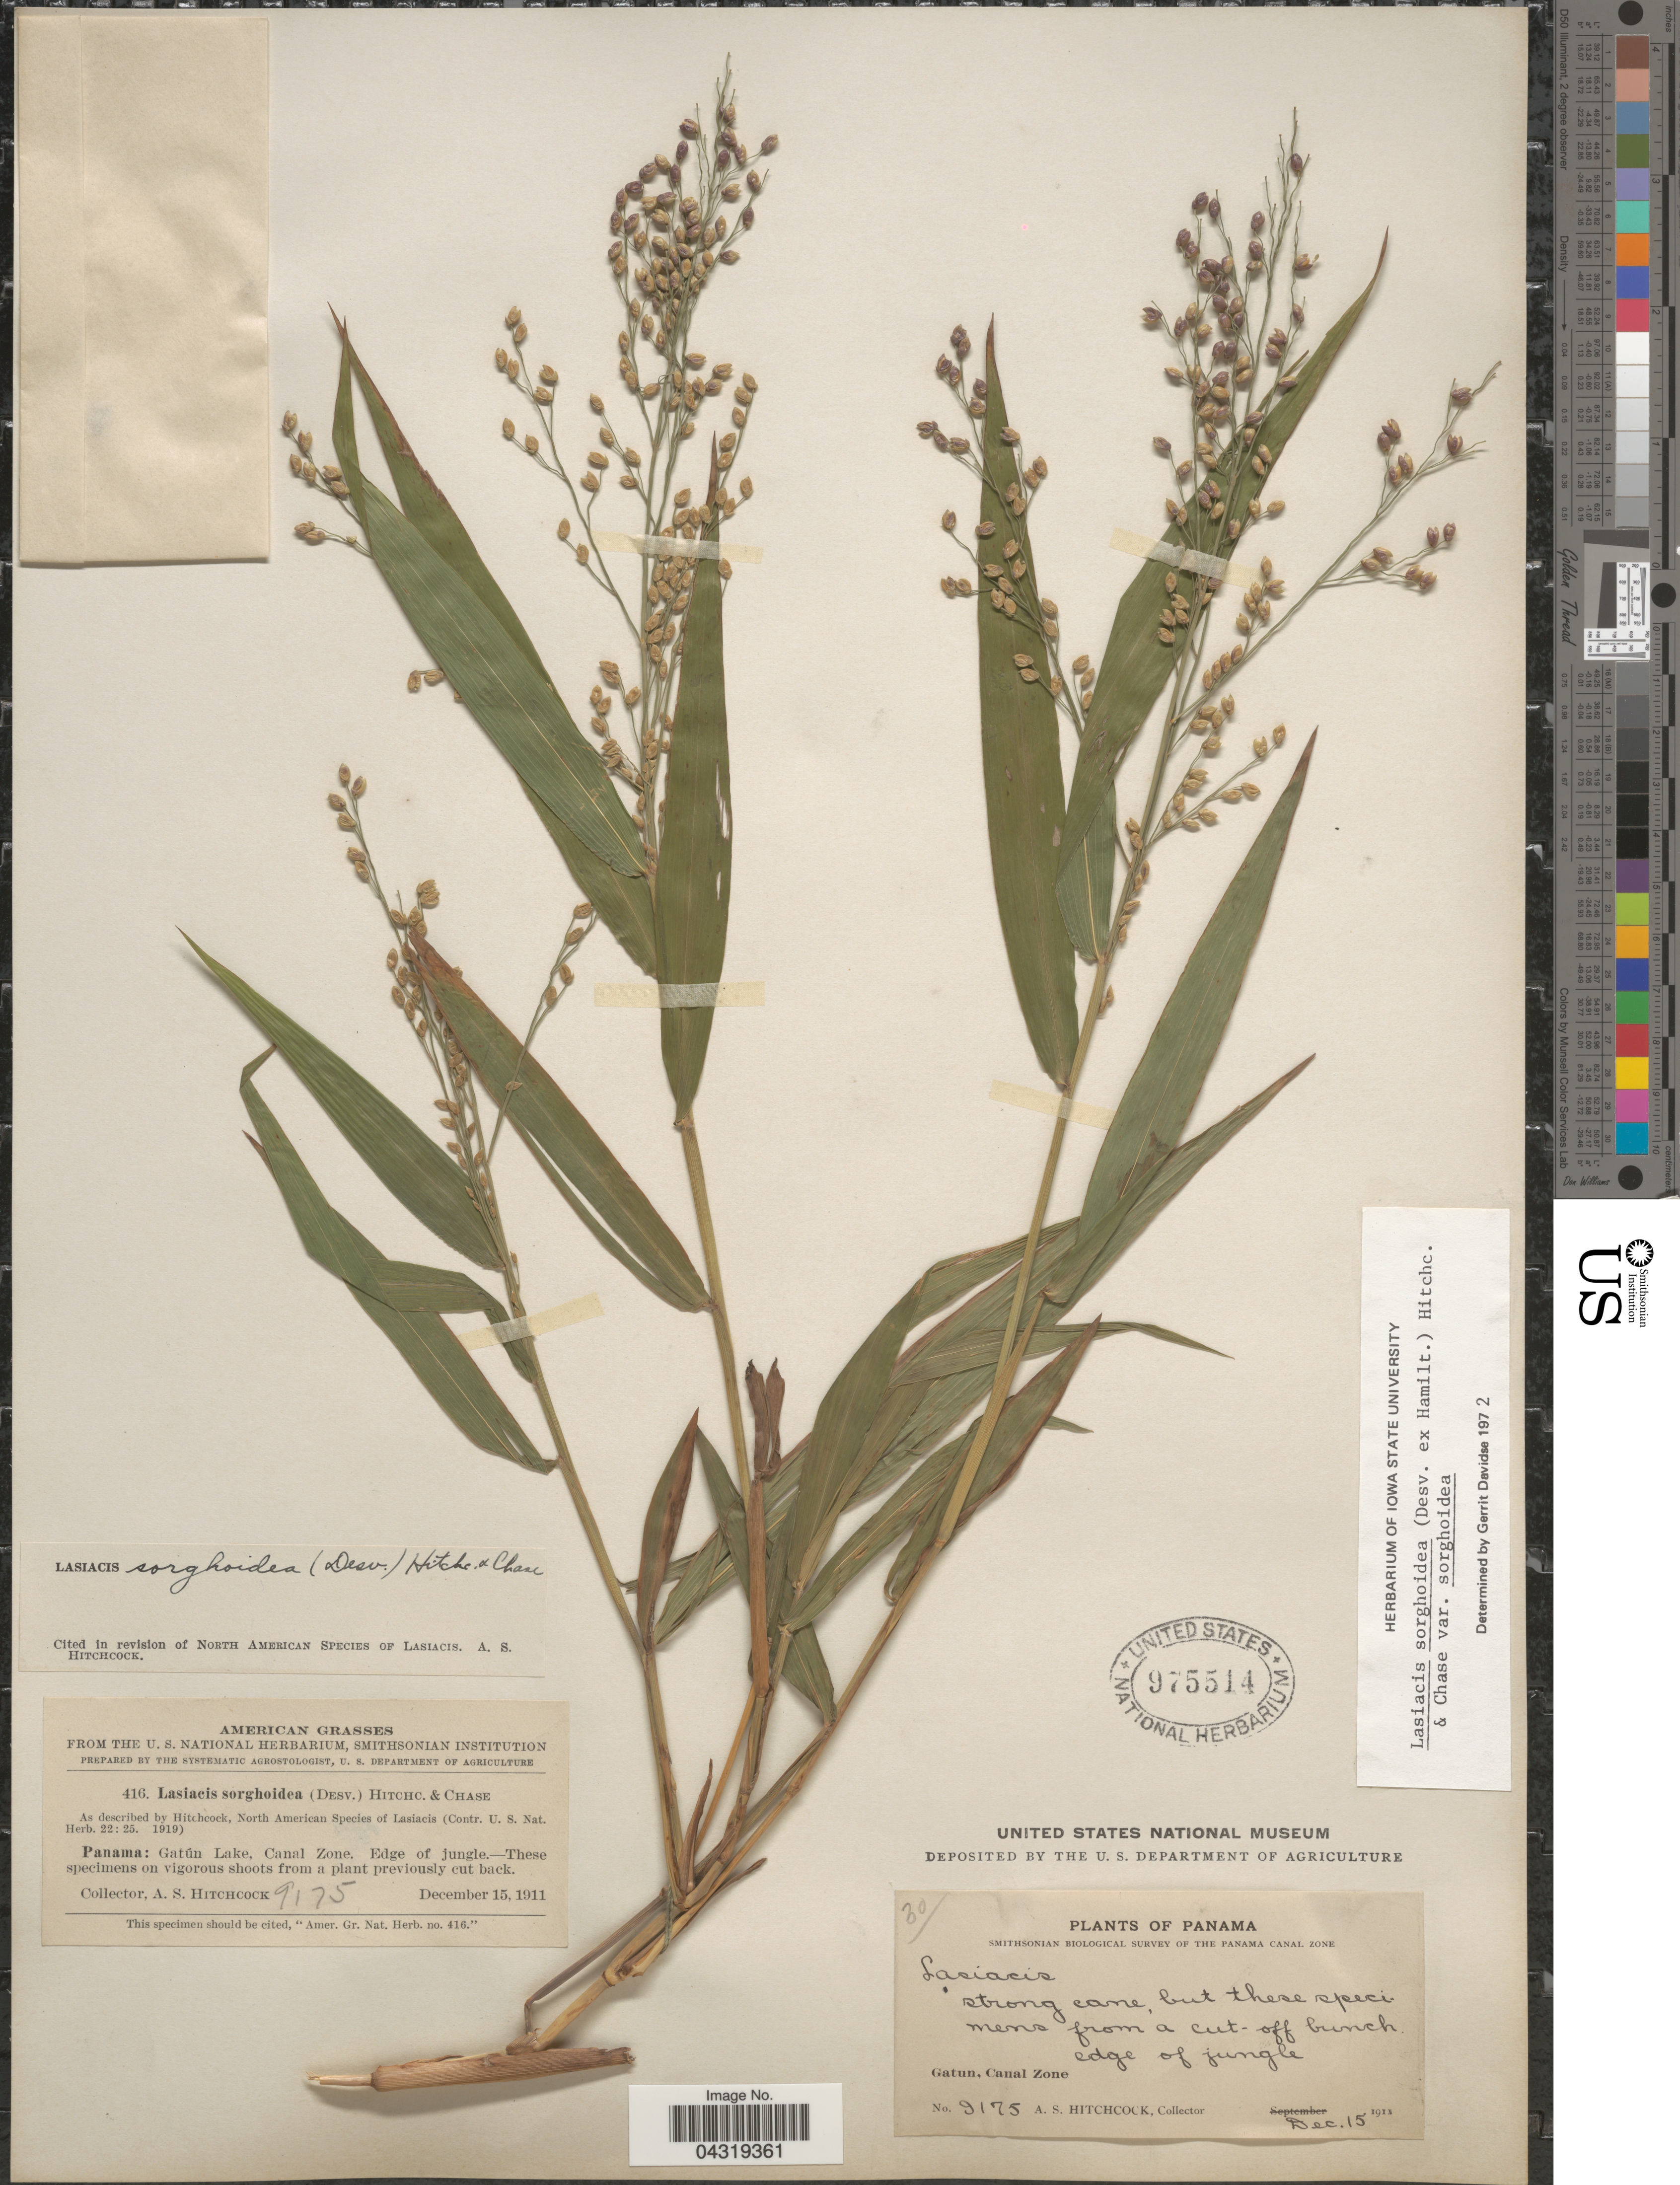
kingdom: Plantae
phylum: Tracheophyta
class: Liliopsida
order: Poales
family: Poaceae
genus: Lasiacis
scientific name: Lasiacis sorghoidea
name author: (Desv. ex Ham.) Hitchc. & Chase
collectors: A. S. Hitchcock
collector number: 9175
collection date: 1913-12-15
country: Panama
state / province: Colón / Panamá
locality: Smithsonian Biological Survey of the Panama Canal Zone. Gatún Lake, Canal Zone. Edge of jungle.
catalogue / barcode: US 975514